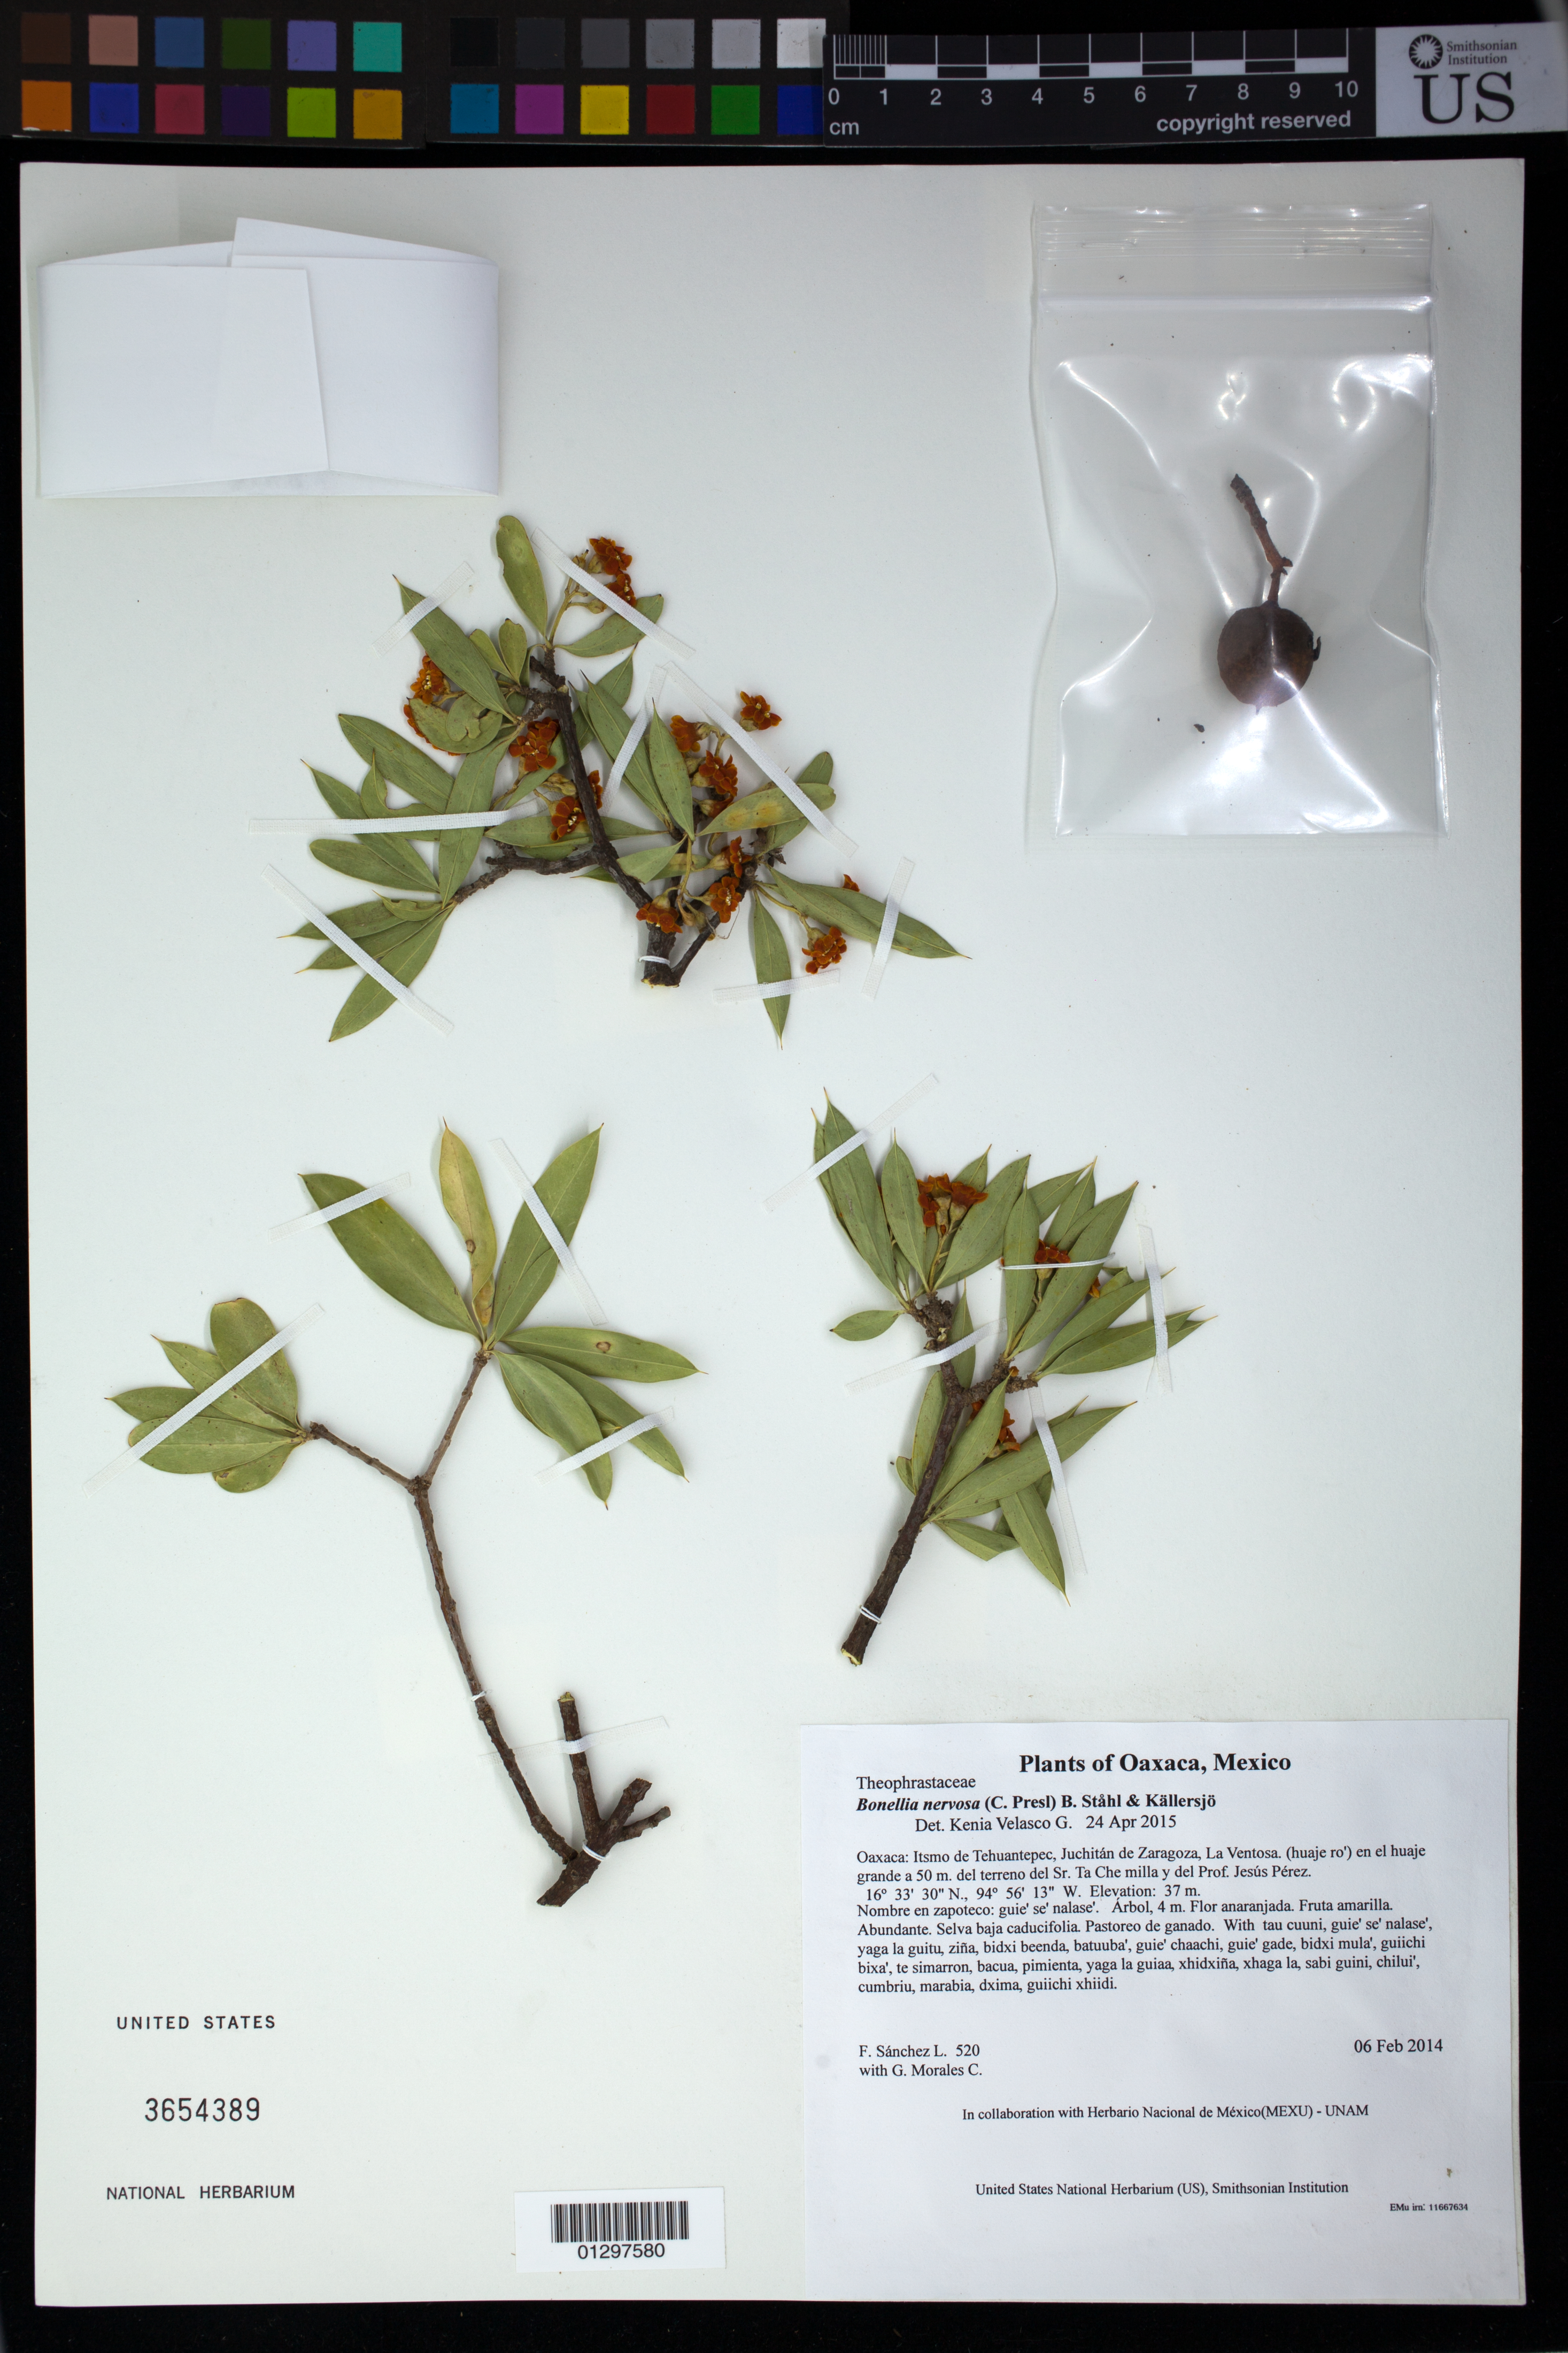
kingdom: Plantae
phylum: Tracheophyta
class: Magnoliopsida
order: Ericales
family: Primulaceae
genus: Bonellia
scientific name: Bonellia nervosa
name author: (C. Presl) B. Ståhl & Källersjö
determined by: Velasco G., Kenia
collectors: F. Sánchez L. & G. Morales C.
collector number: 520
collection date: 2014-02-06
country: Mexico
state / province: Oaxaca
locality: Itsmo de Tehuantepec, Juchitán de Zaragoza, La Ventosa. (huaje ro') en el huaje grande a 50 m. del terreno del Sr. Ta Che milla y del Prof. Jesús Pérez.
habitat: Selva baja caducifolia. Pastoreo de ganado.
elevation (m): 37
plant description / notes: MEXU, SERO, US; Yaga. 4 m. Guie' biguitu. Cuaananaxhi naguchi. Stale.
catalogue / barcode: US 3654389